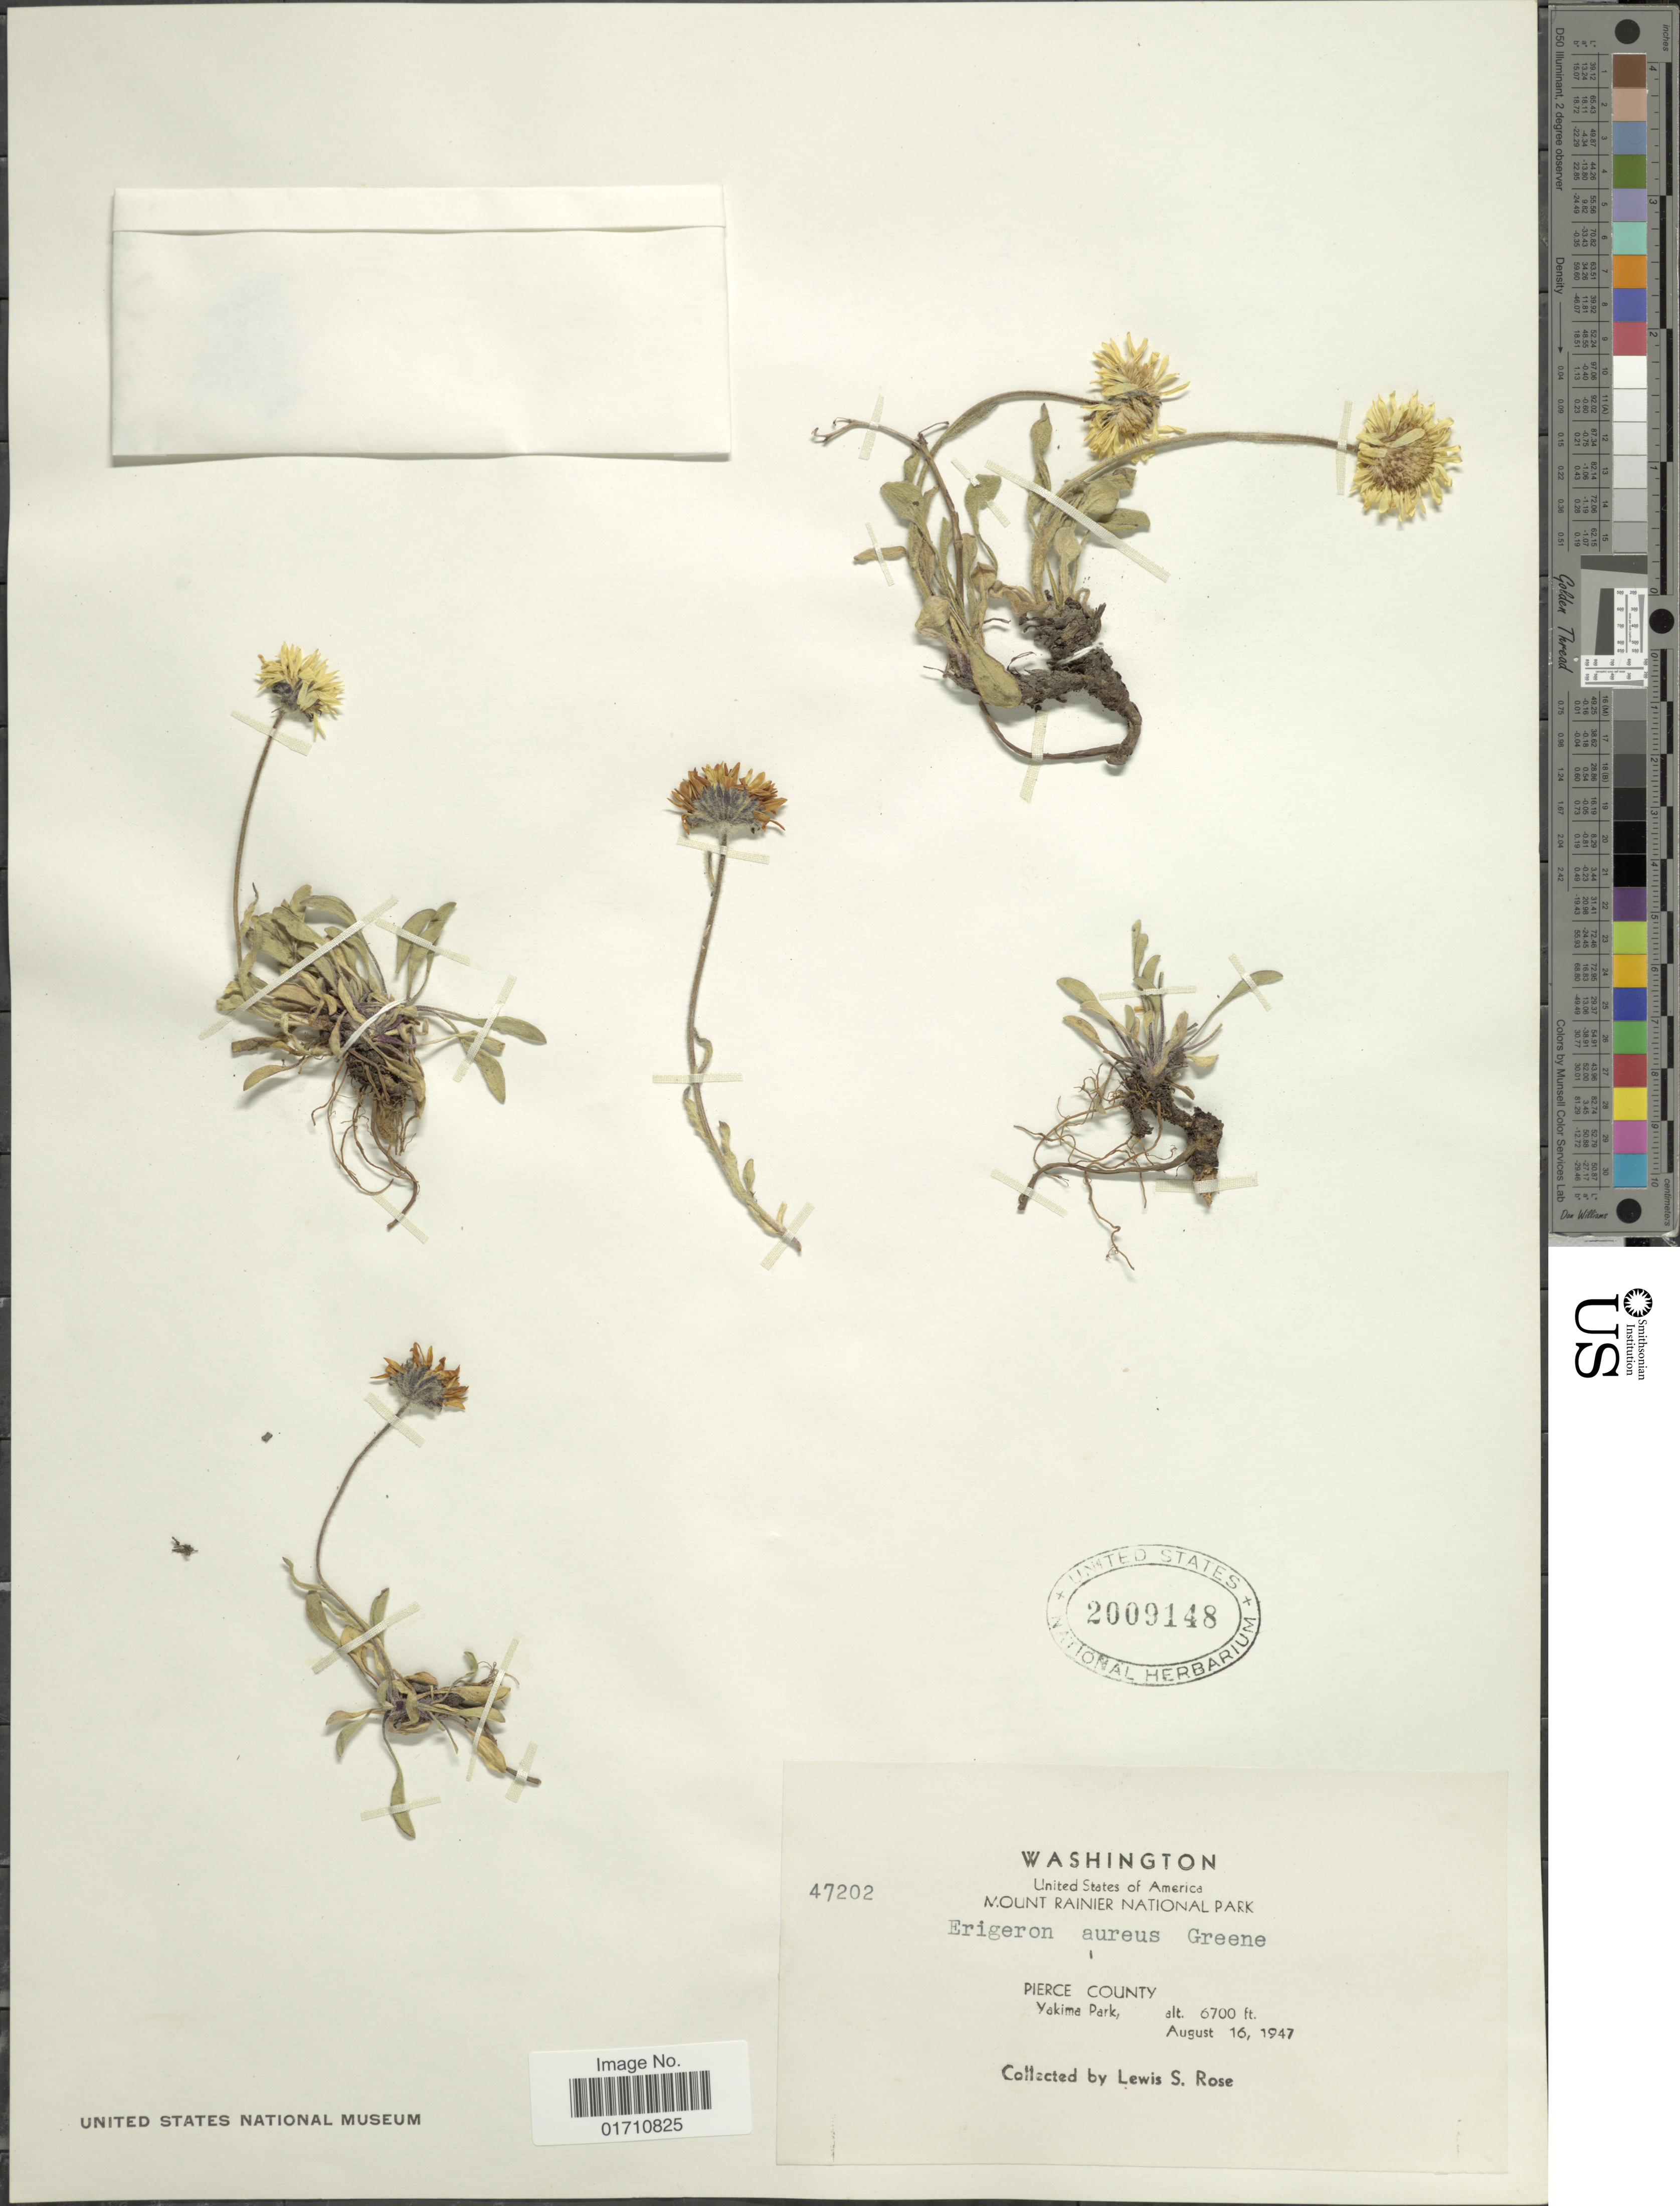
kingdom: Plantae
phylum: Tracheophyta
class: Magnoliopsida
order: Asterales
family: Asteraceae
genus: Erigeron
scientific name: Erigeron aureus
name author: Greene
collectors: L. S. Rose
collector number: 47202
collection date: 1947-08-16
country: United States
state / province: Washington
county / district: Pierce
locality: Mount Rainier National Park, Pierce County, Yakima Park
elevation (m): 2042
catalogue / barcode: US 2009148